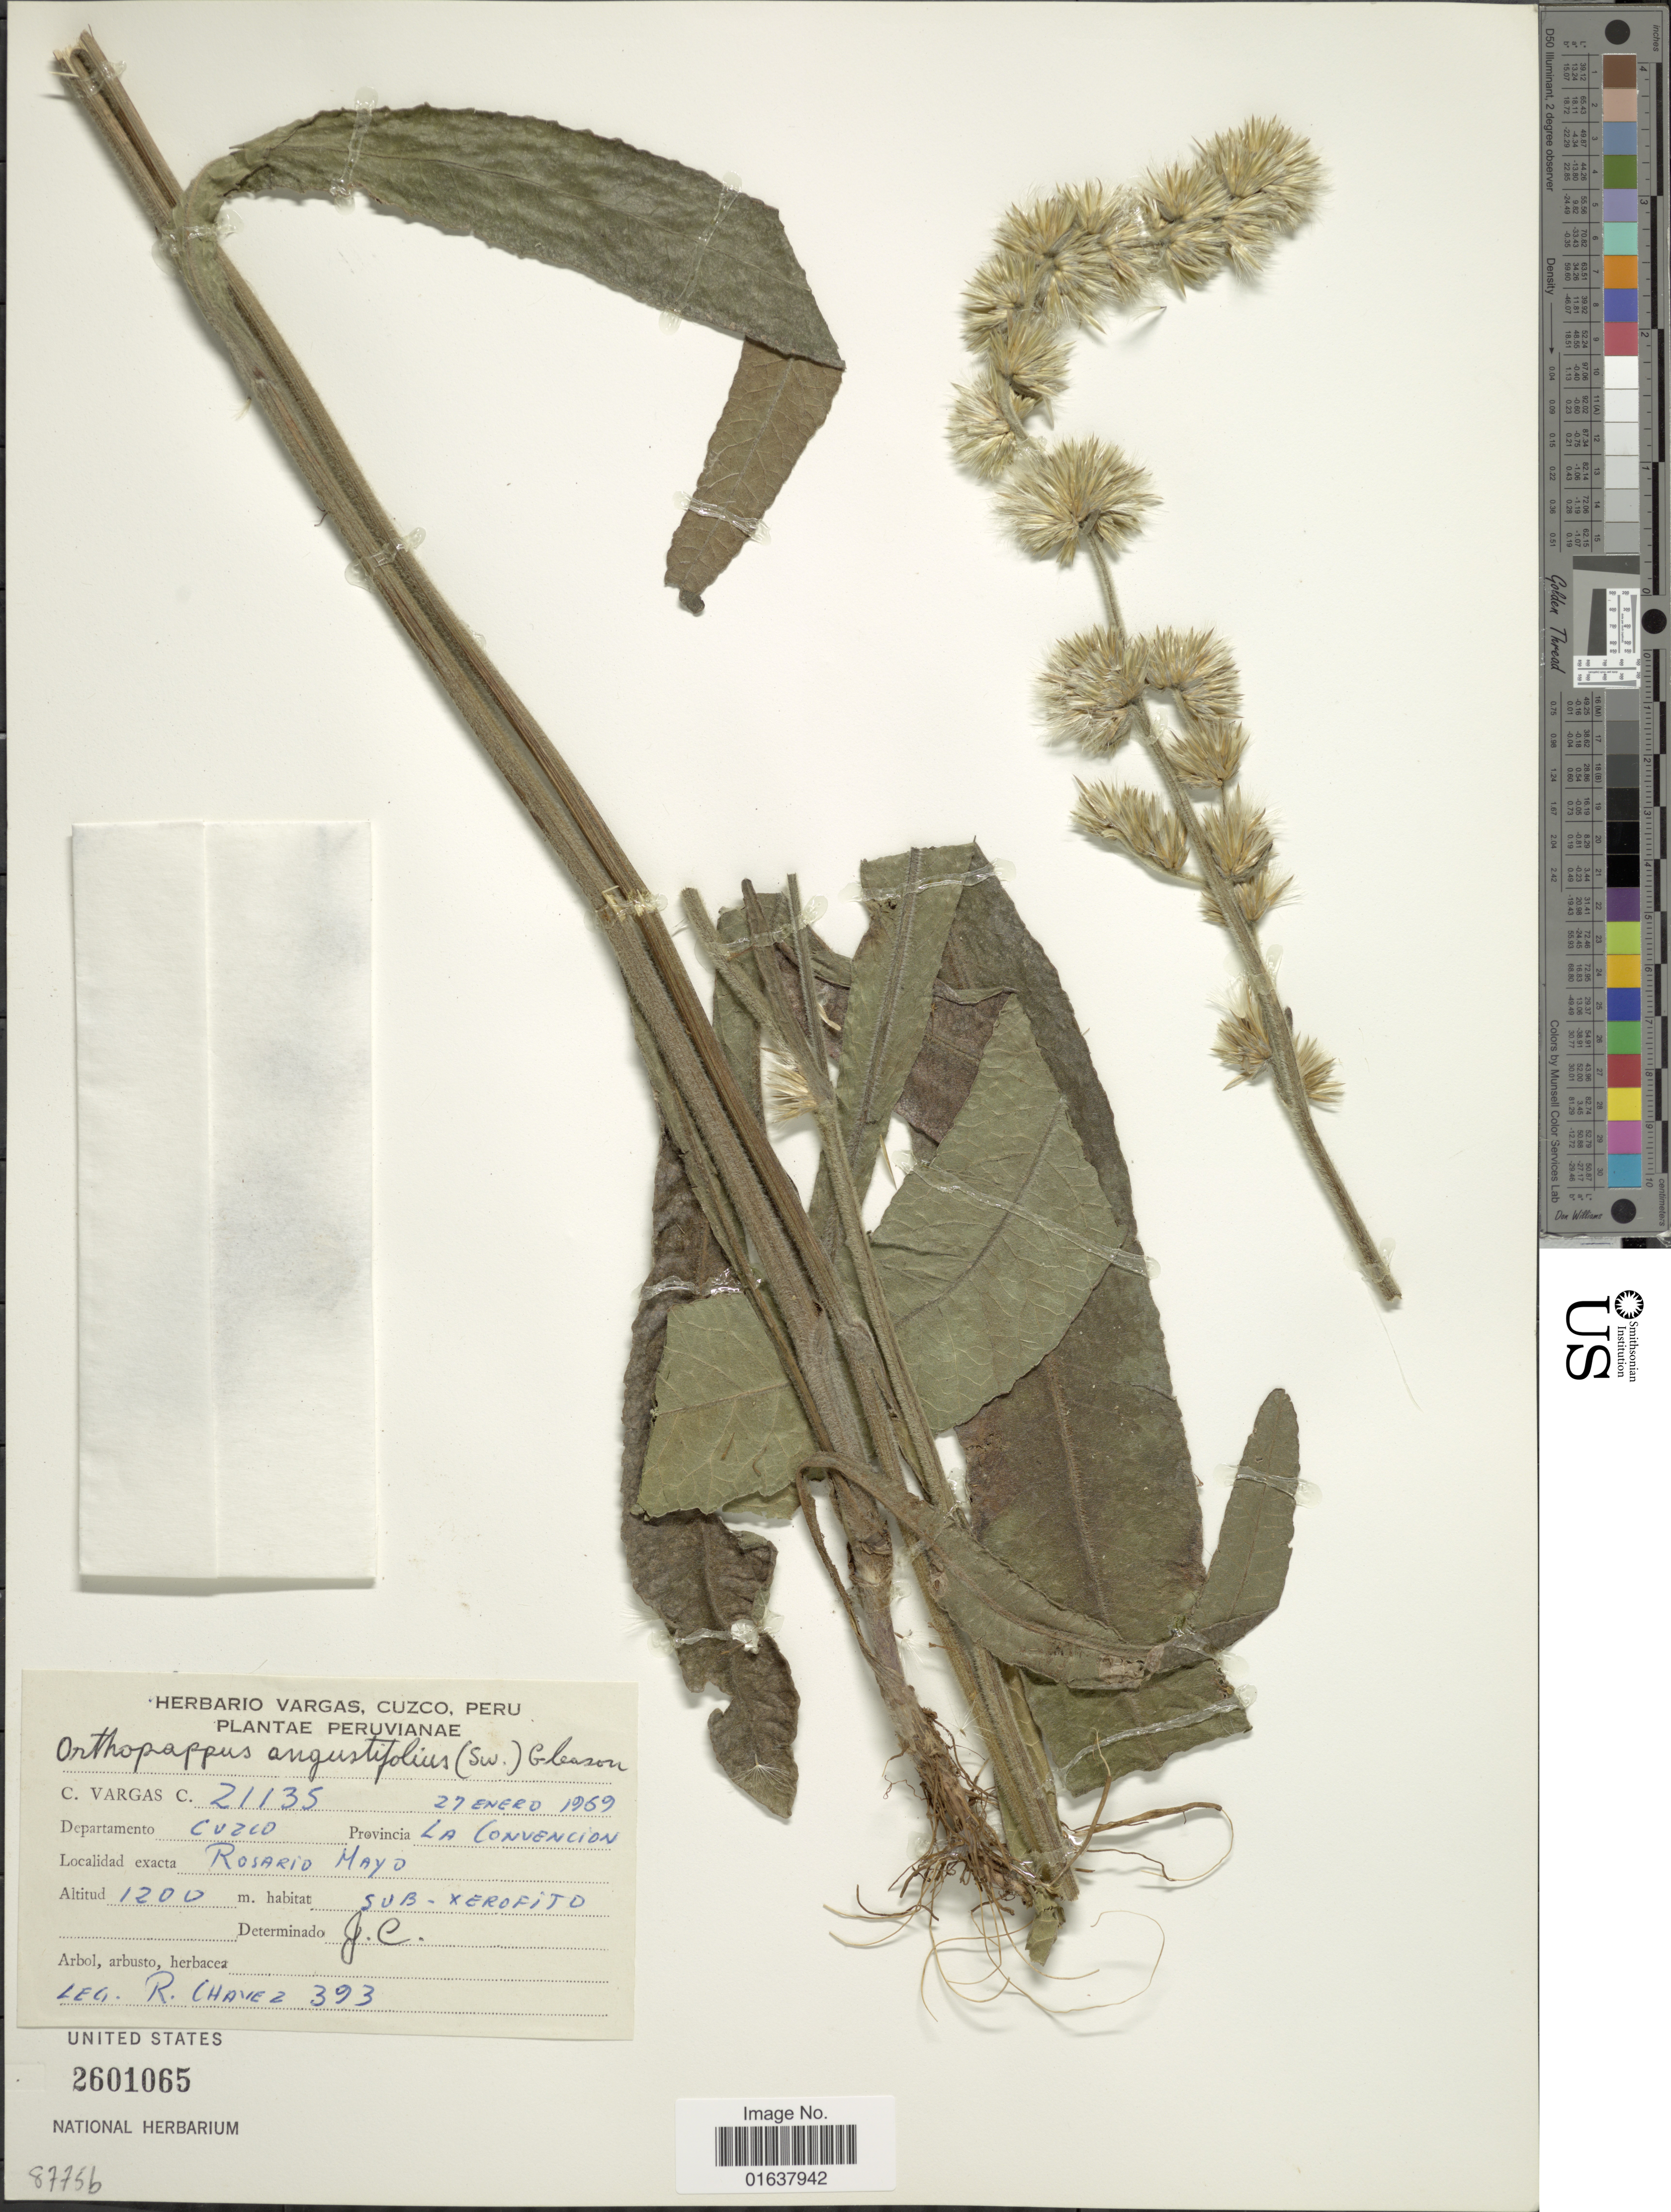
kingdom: Plantae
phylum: Tracheophyta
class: Magnoliopsida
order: Asterales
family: Asteraceae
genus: Orthopappus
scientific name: Orthopappus angustifolius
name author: (Sw.) Gleason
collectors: R. Chávez & C. Vargas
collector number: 393/21135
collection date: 1969-01-27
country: Peru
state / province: Cusco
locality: Provincia La Concencion . Rosario Mayo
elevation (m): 1200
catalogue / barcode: US 2601065